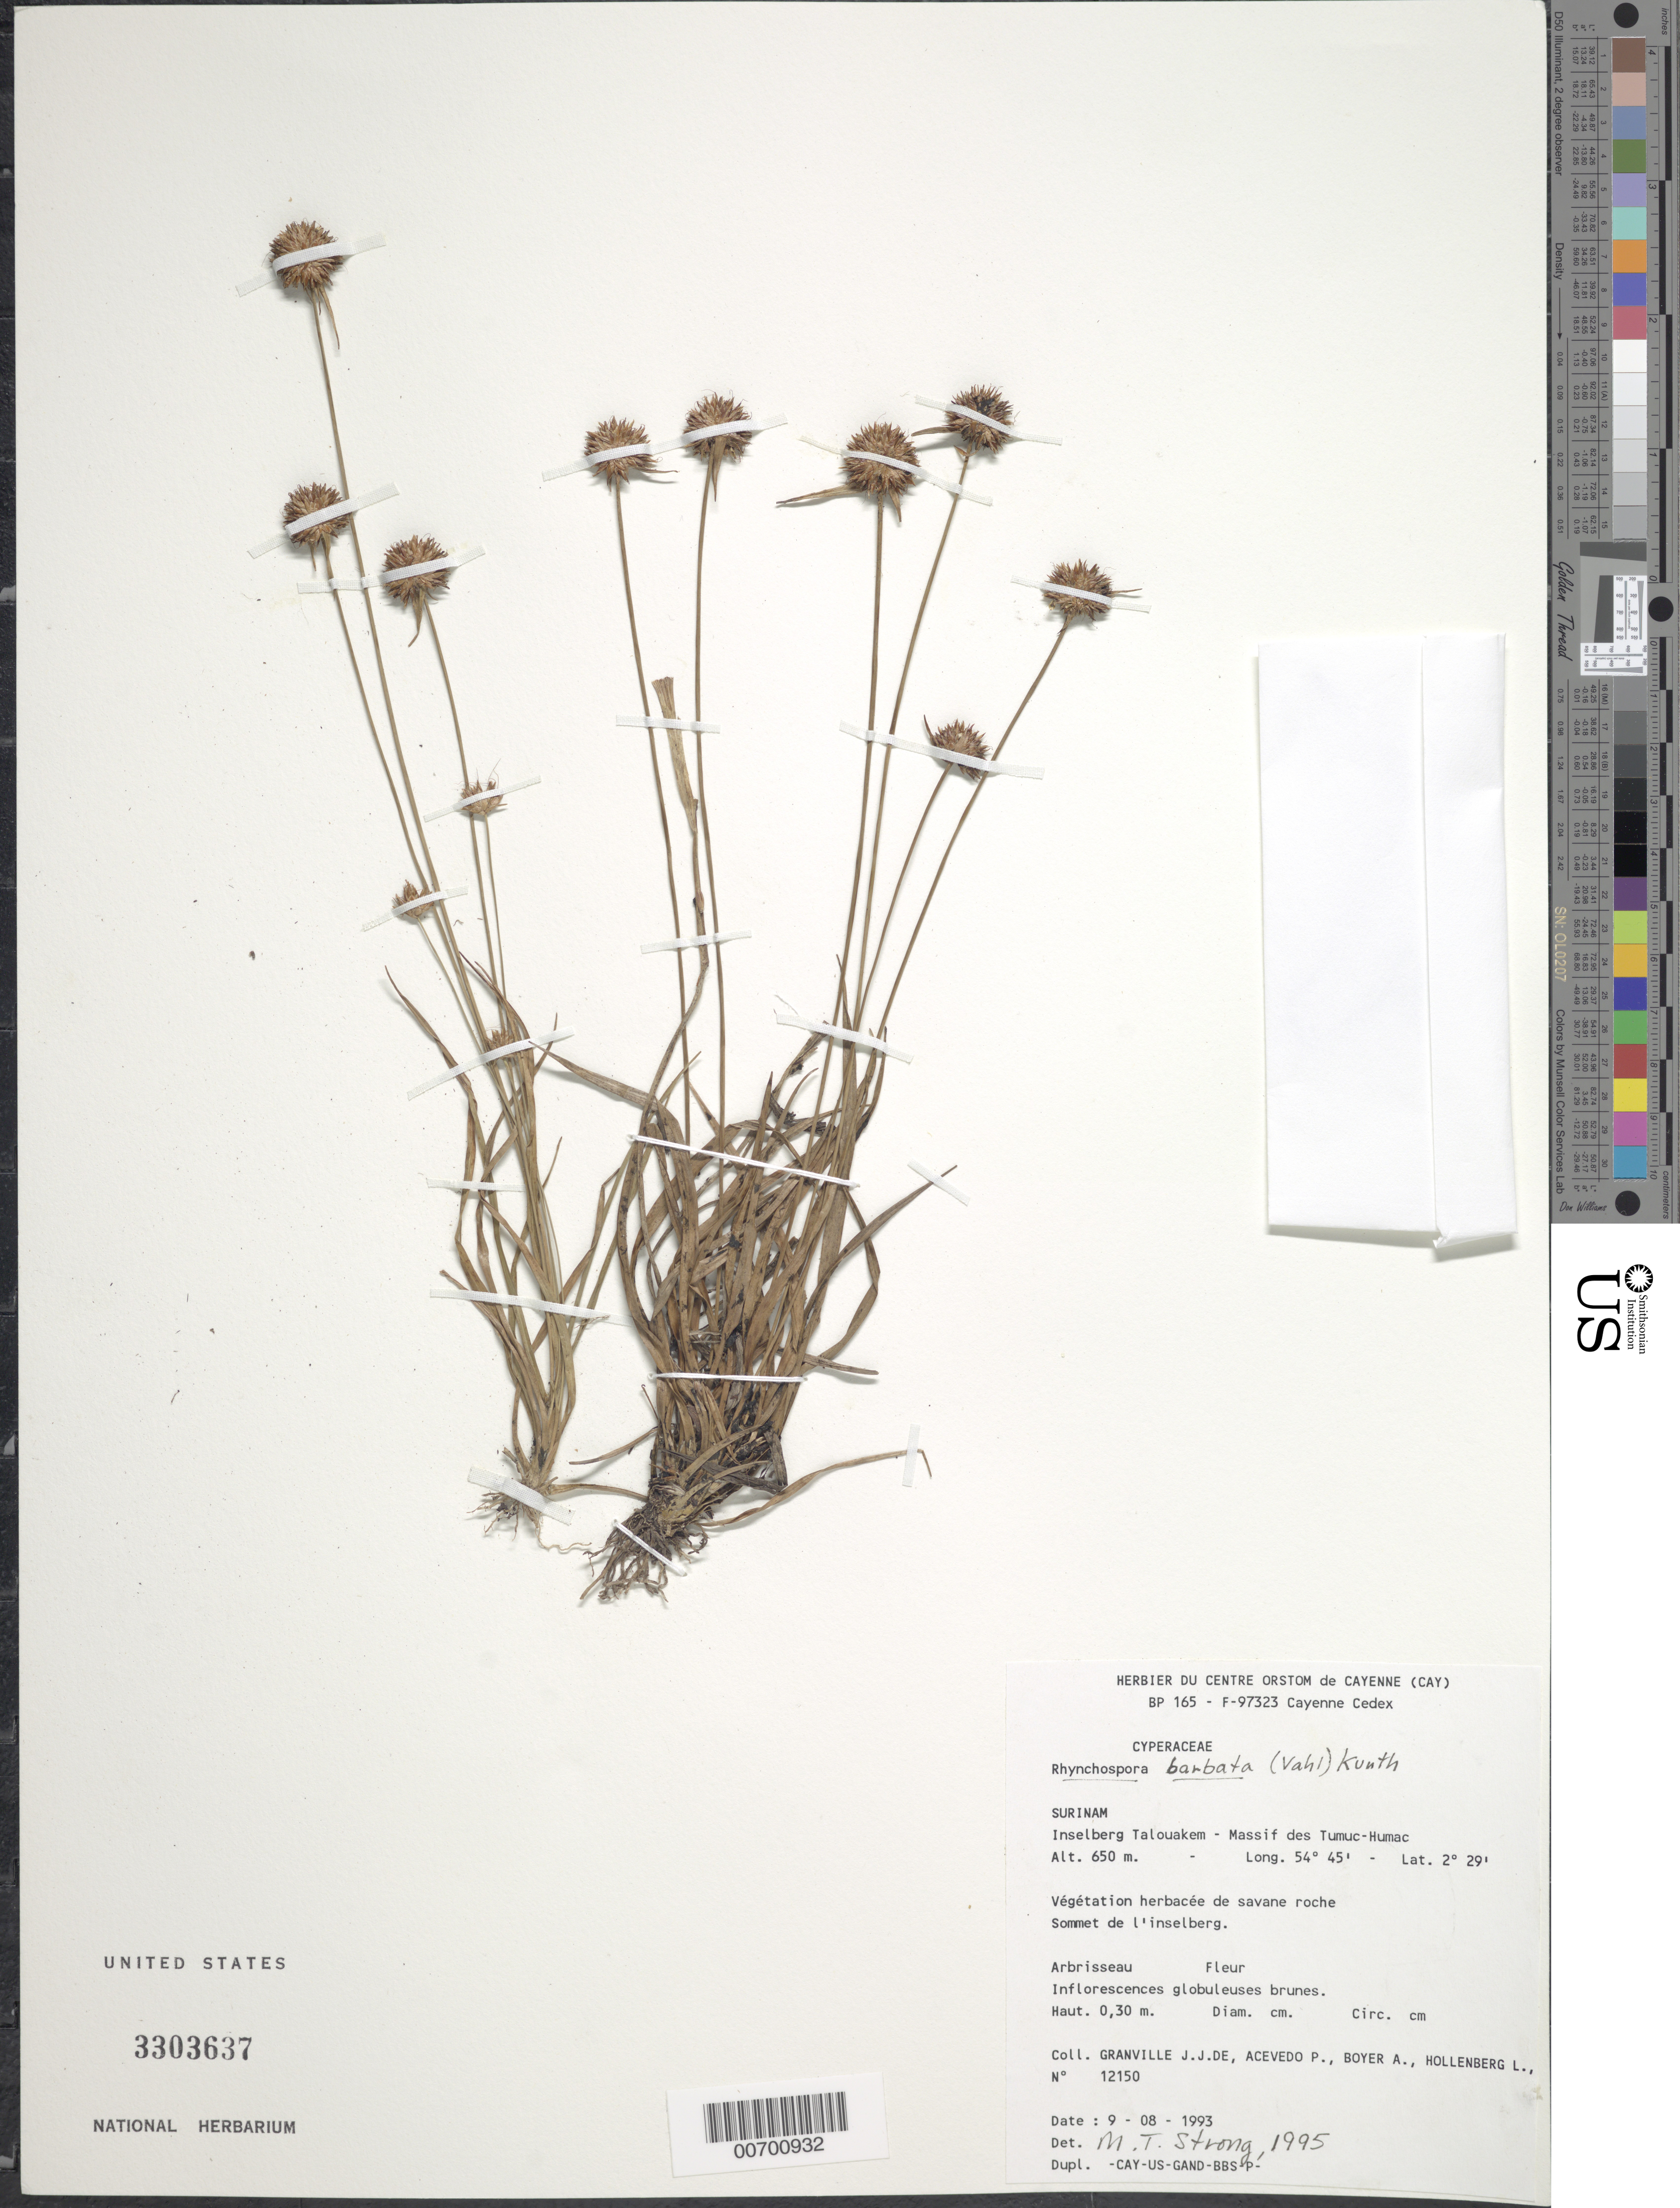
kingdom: Plantae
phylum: Tracheophyta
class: Liliopsida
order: Poales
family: Cyperaceae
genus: Rhynchospora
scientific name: Rhynchospora barbata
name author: (Vahl) Kunth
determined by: Alves, K.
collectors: J.-J. de Granville, P. Acevedo-Rodr., A. Boyer & L. Hollenberg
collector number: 12150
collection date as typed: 9-Aug-93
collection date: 1993-08-09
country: Suriname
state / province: Sipaliwini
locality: Inselberg Talouakem, Massif des Tumuc-Humac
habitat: Vegetation herbacée de savane roche sommet de l'inselberg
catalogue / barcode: US 3303637